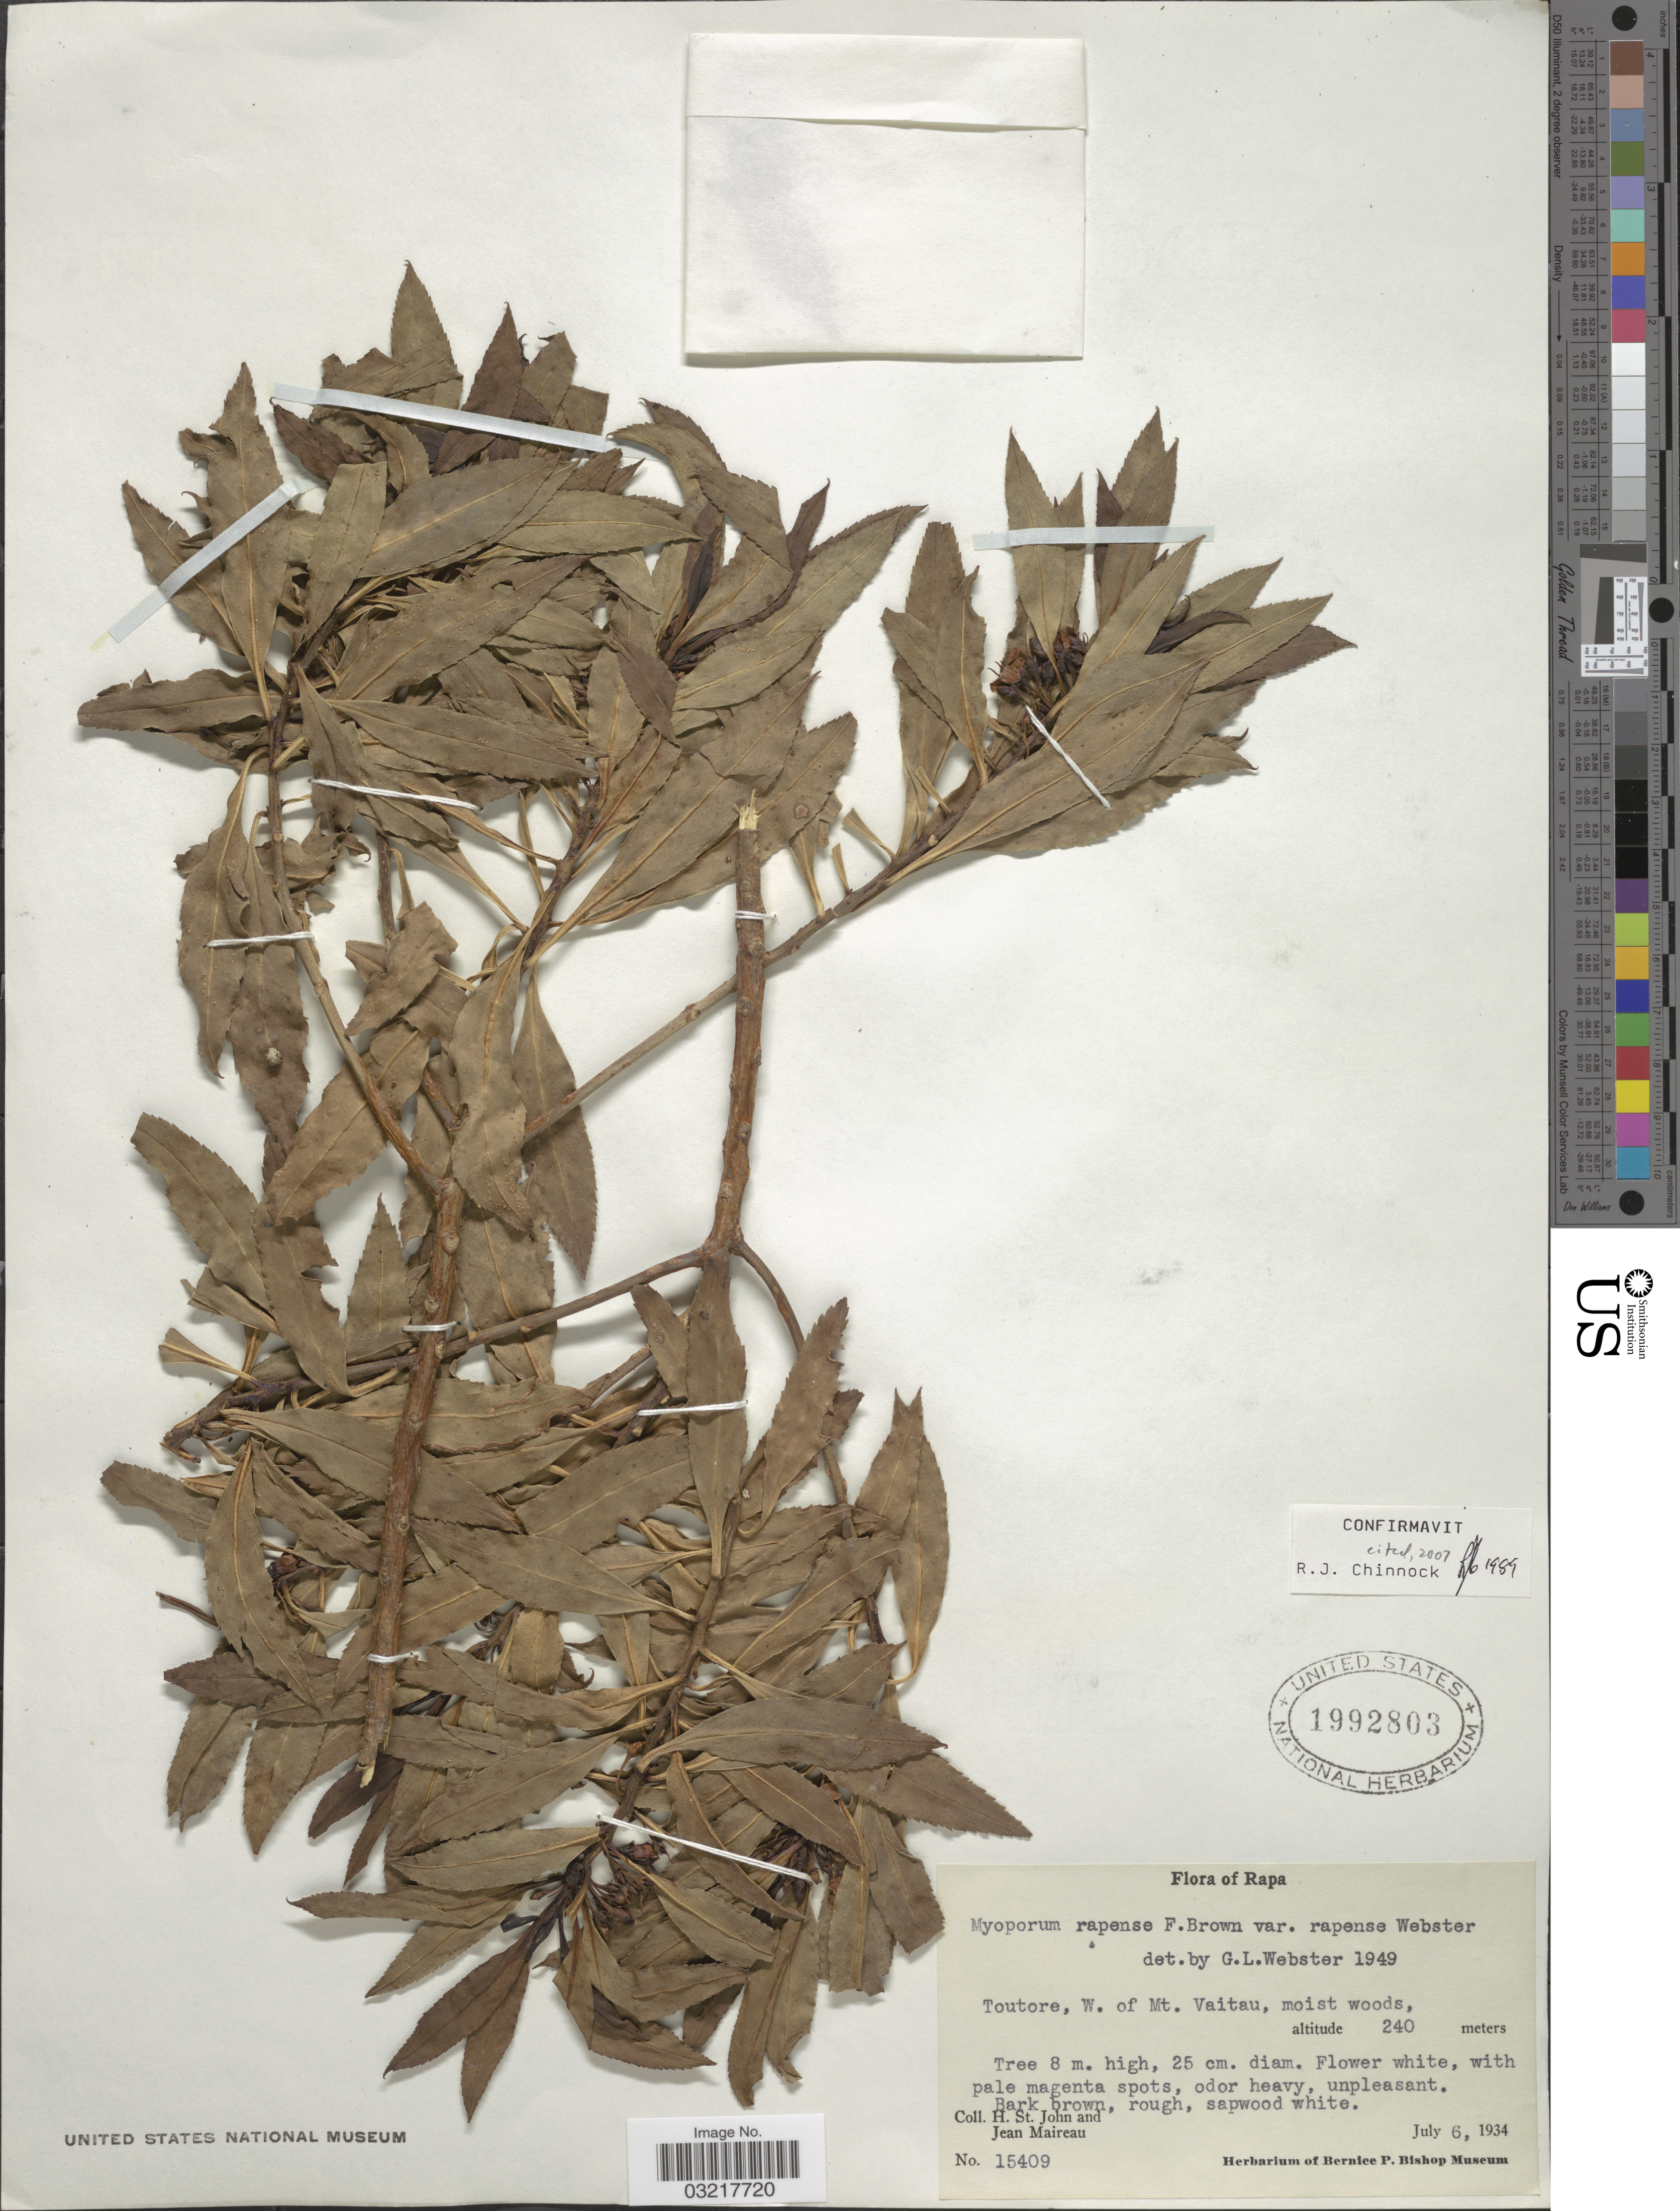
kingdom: Plantae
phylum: Tracheophyta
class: Magnoliopsida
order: Lamiales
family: Scrophulariaceae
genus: Myoporum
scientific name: Myoporum rapense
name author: F. Br.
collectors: H. St. John & J. Maireau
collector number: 15409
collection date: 1934-07-06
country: French Polynesia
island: Rapa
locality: Rapa. Toutore, W. of Mt. Vaitau.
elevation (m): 240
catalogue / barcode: US 1992803